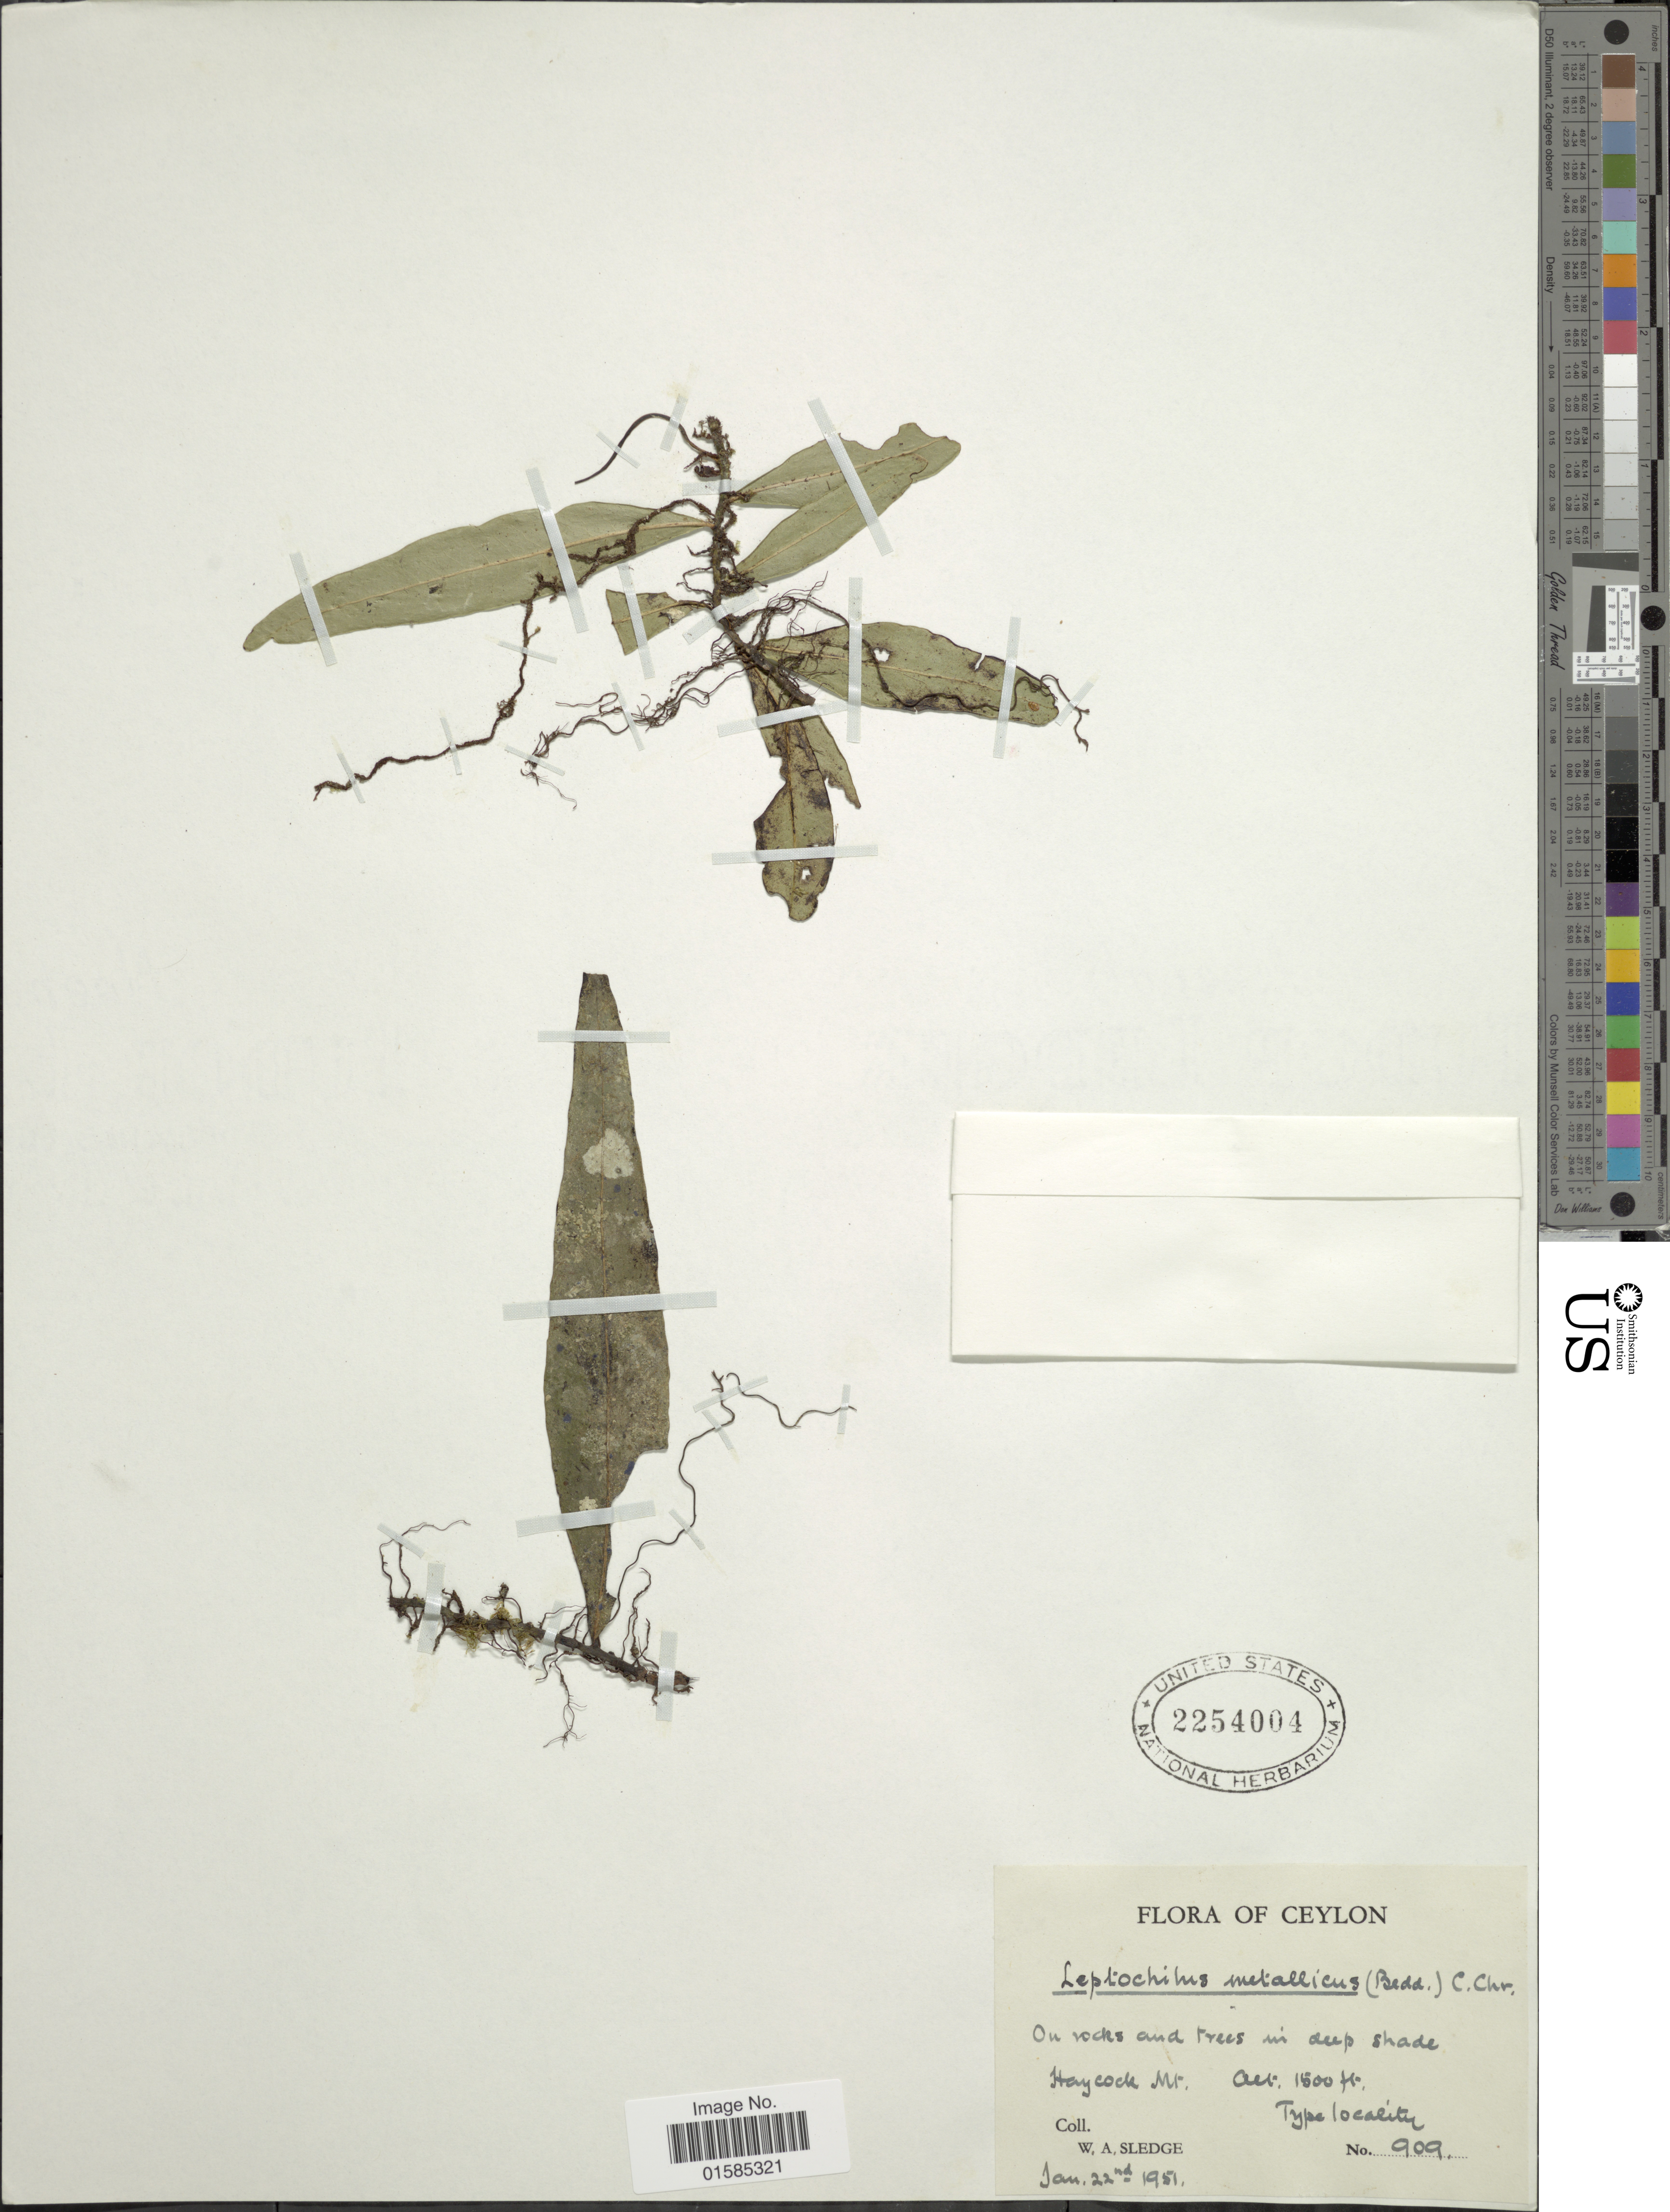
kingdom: Plantae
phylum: Tracheophyta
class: Polypodiopsida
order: Polypodiales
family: Polypodiaceae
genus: Leptochilus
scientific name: Leptochilus metallicus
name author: (Bedd.) C. Chr.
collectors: W. A. Sledge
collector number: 909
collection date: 1951-01-22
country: Sri Lanka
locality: Ceylon, Haycock Mr [interpreted]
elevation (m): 457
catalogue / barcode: US 2254004